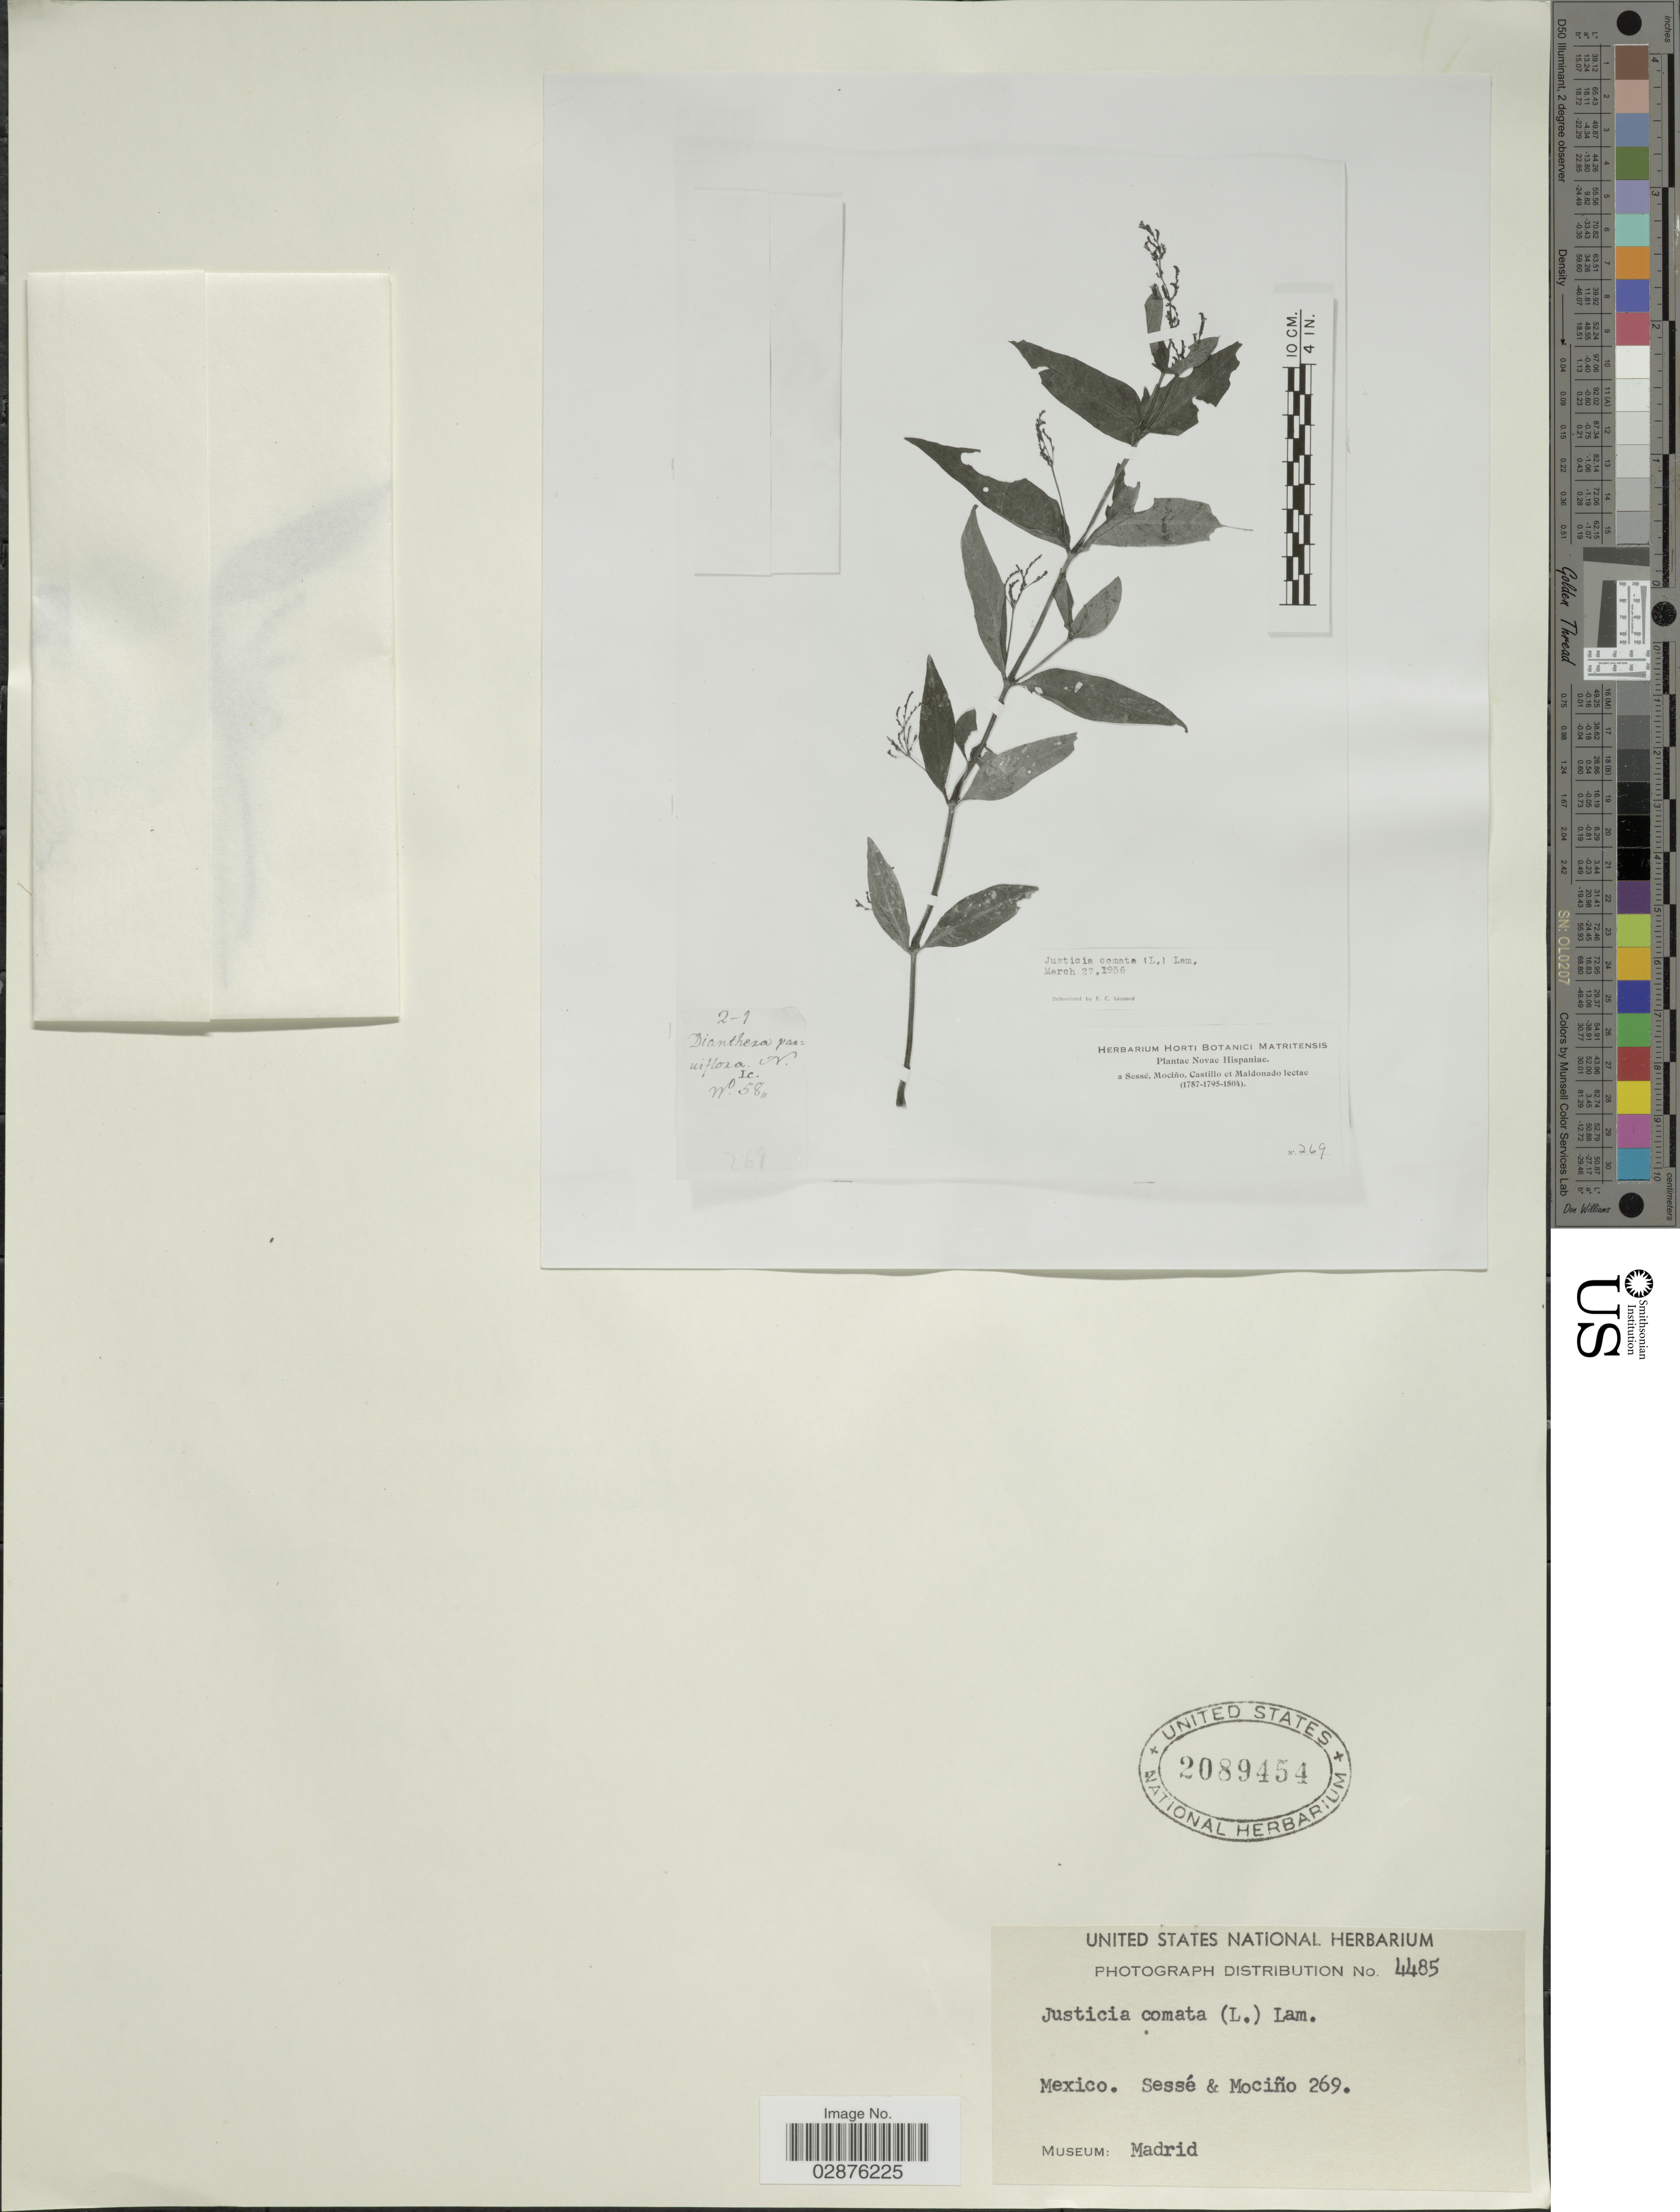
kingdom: Plantae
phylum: Tracheophyta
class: Magnoliopsida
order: Lamiales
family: Acanthaceae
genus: Justicia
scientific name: Justicia comata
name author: (L.) Lam.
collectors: Sessé, -- & Mociño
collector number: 269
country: Mexico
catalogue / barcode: US 2089454